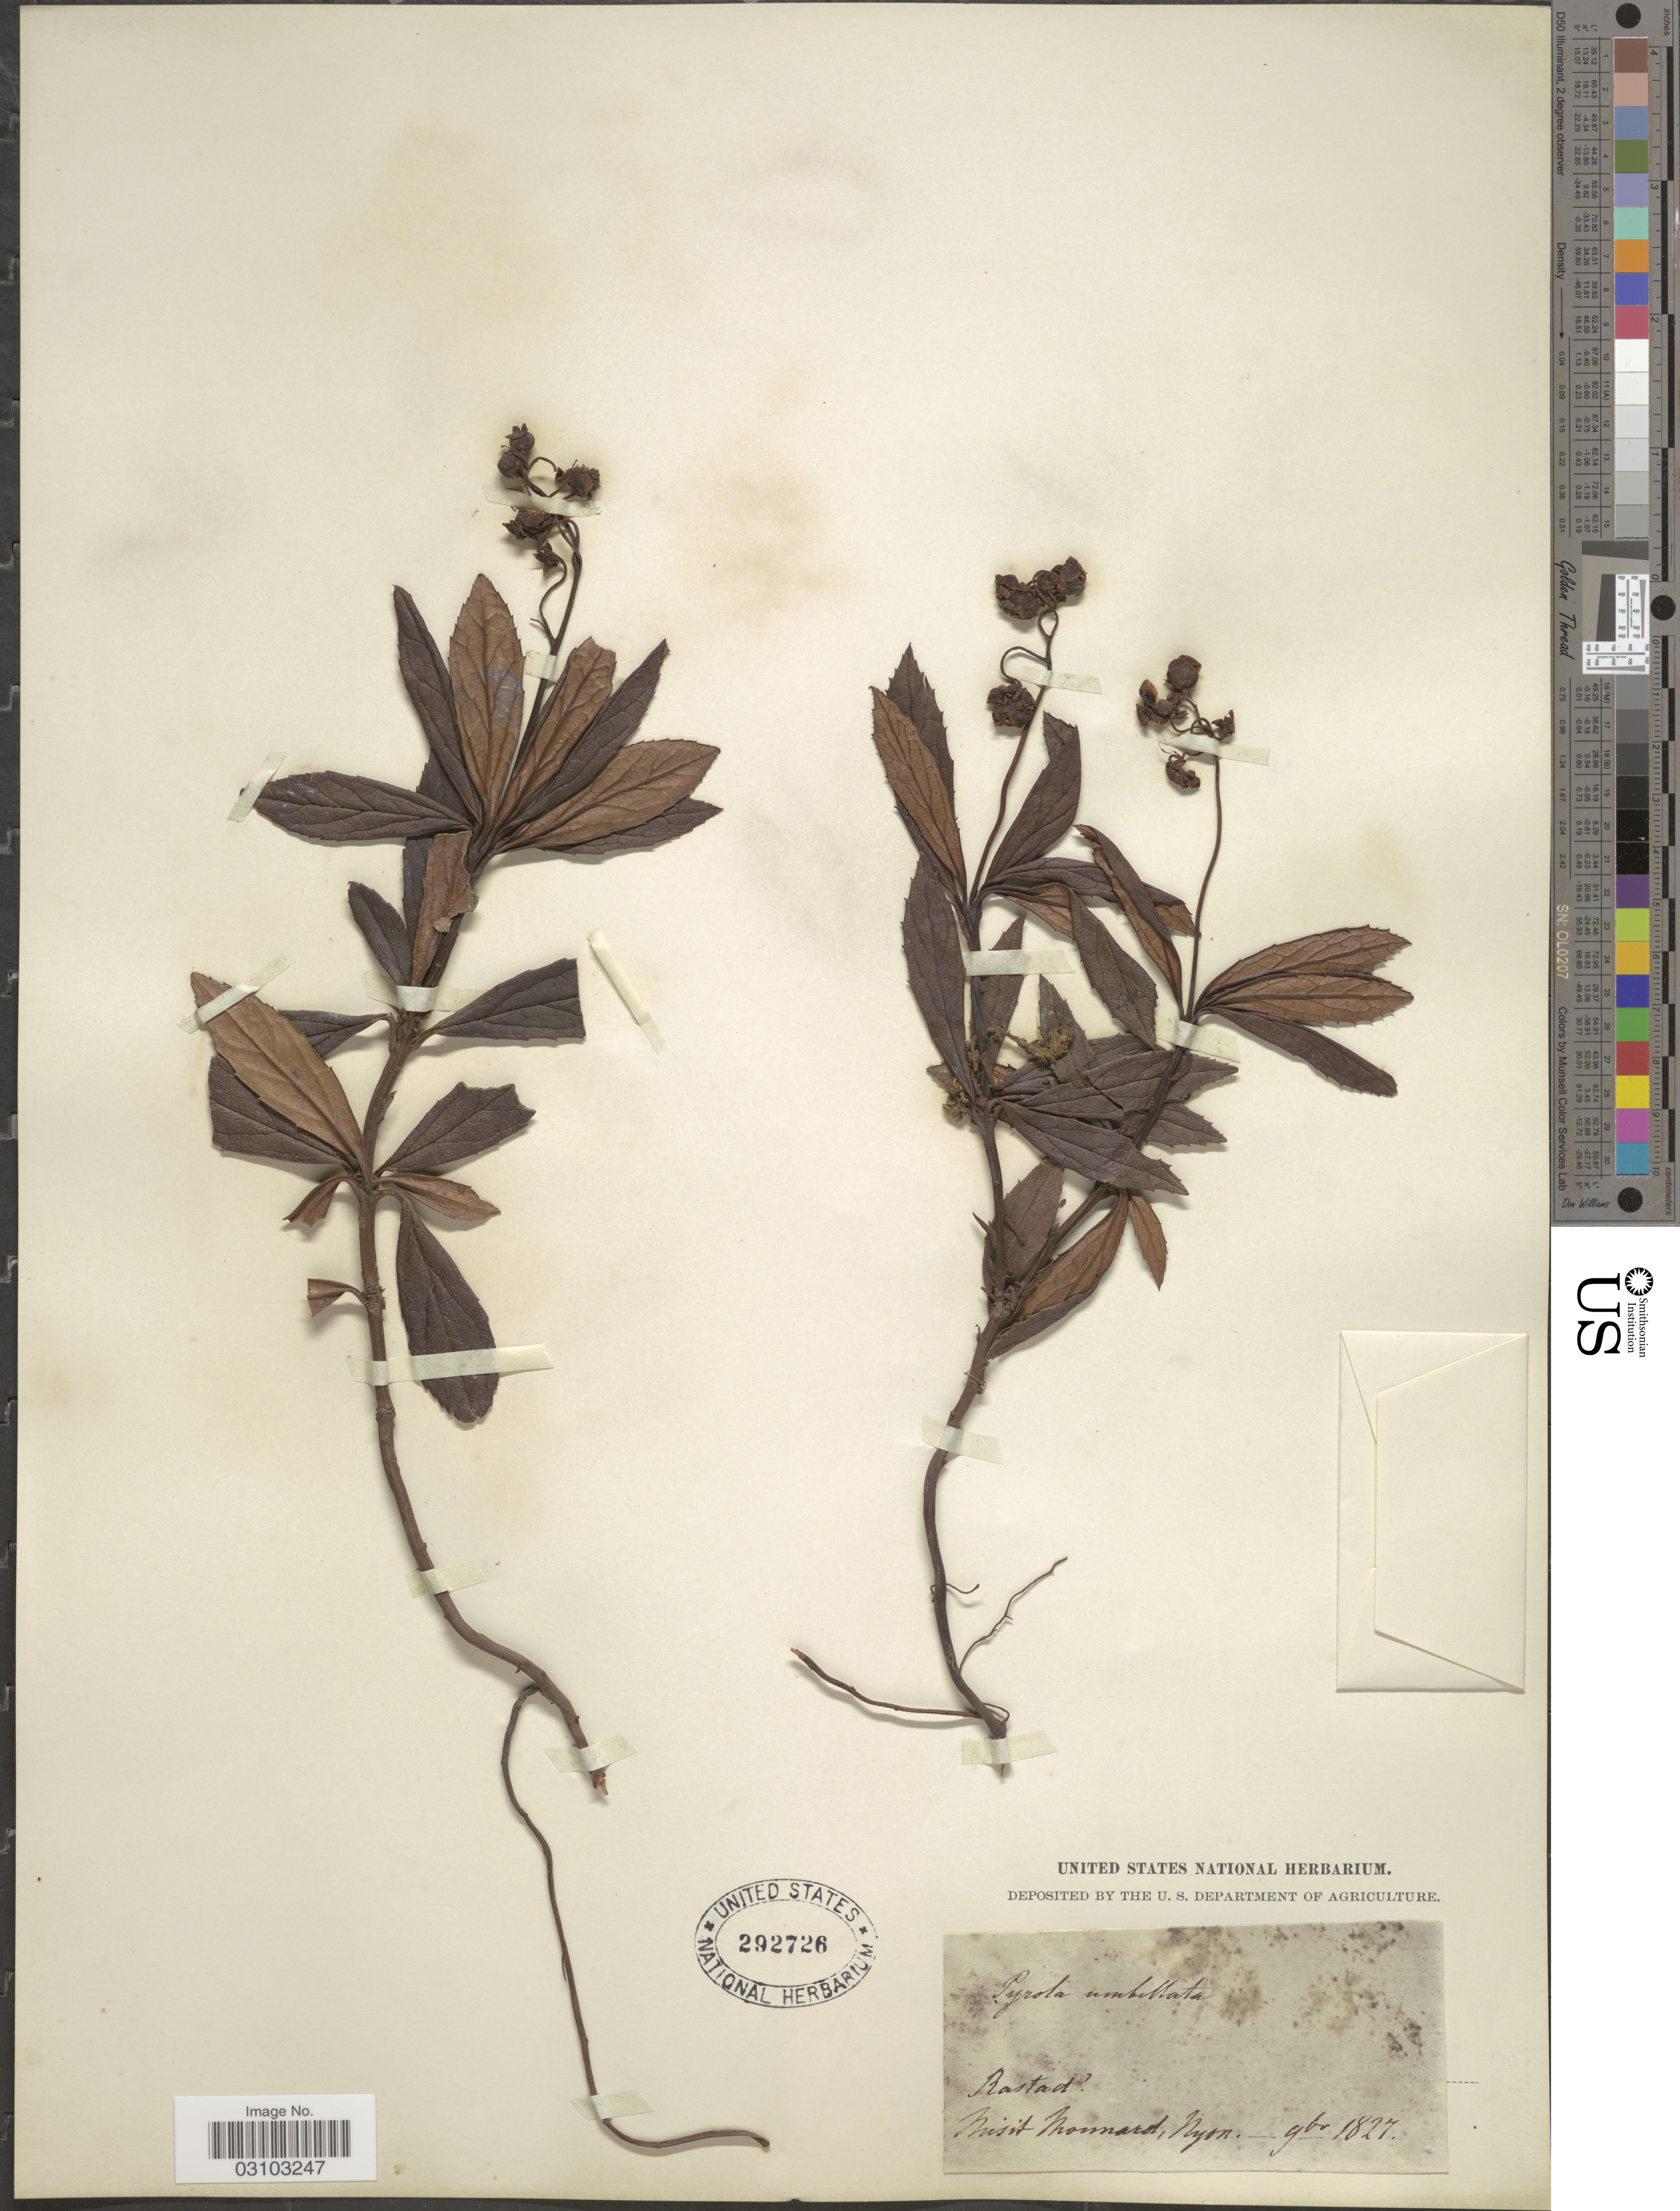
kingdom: Plantae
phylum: Tracheophyta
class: Magnoliopsida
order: Ericales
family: Ericaceae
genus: Chimaphila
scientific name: Chimaphila umbellata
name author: (L.) W.P.C. Barton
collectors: ex herb. United States National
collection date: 1827-11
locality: Rastad [interpreted].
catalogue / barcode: US 292726